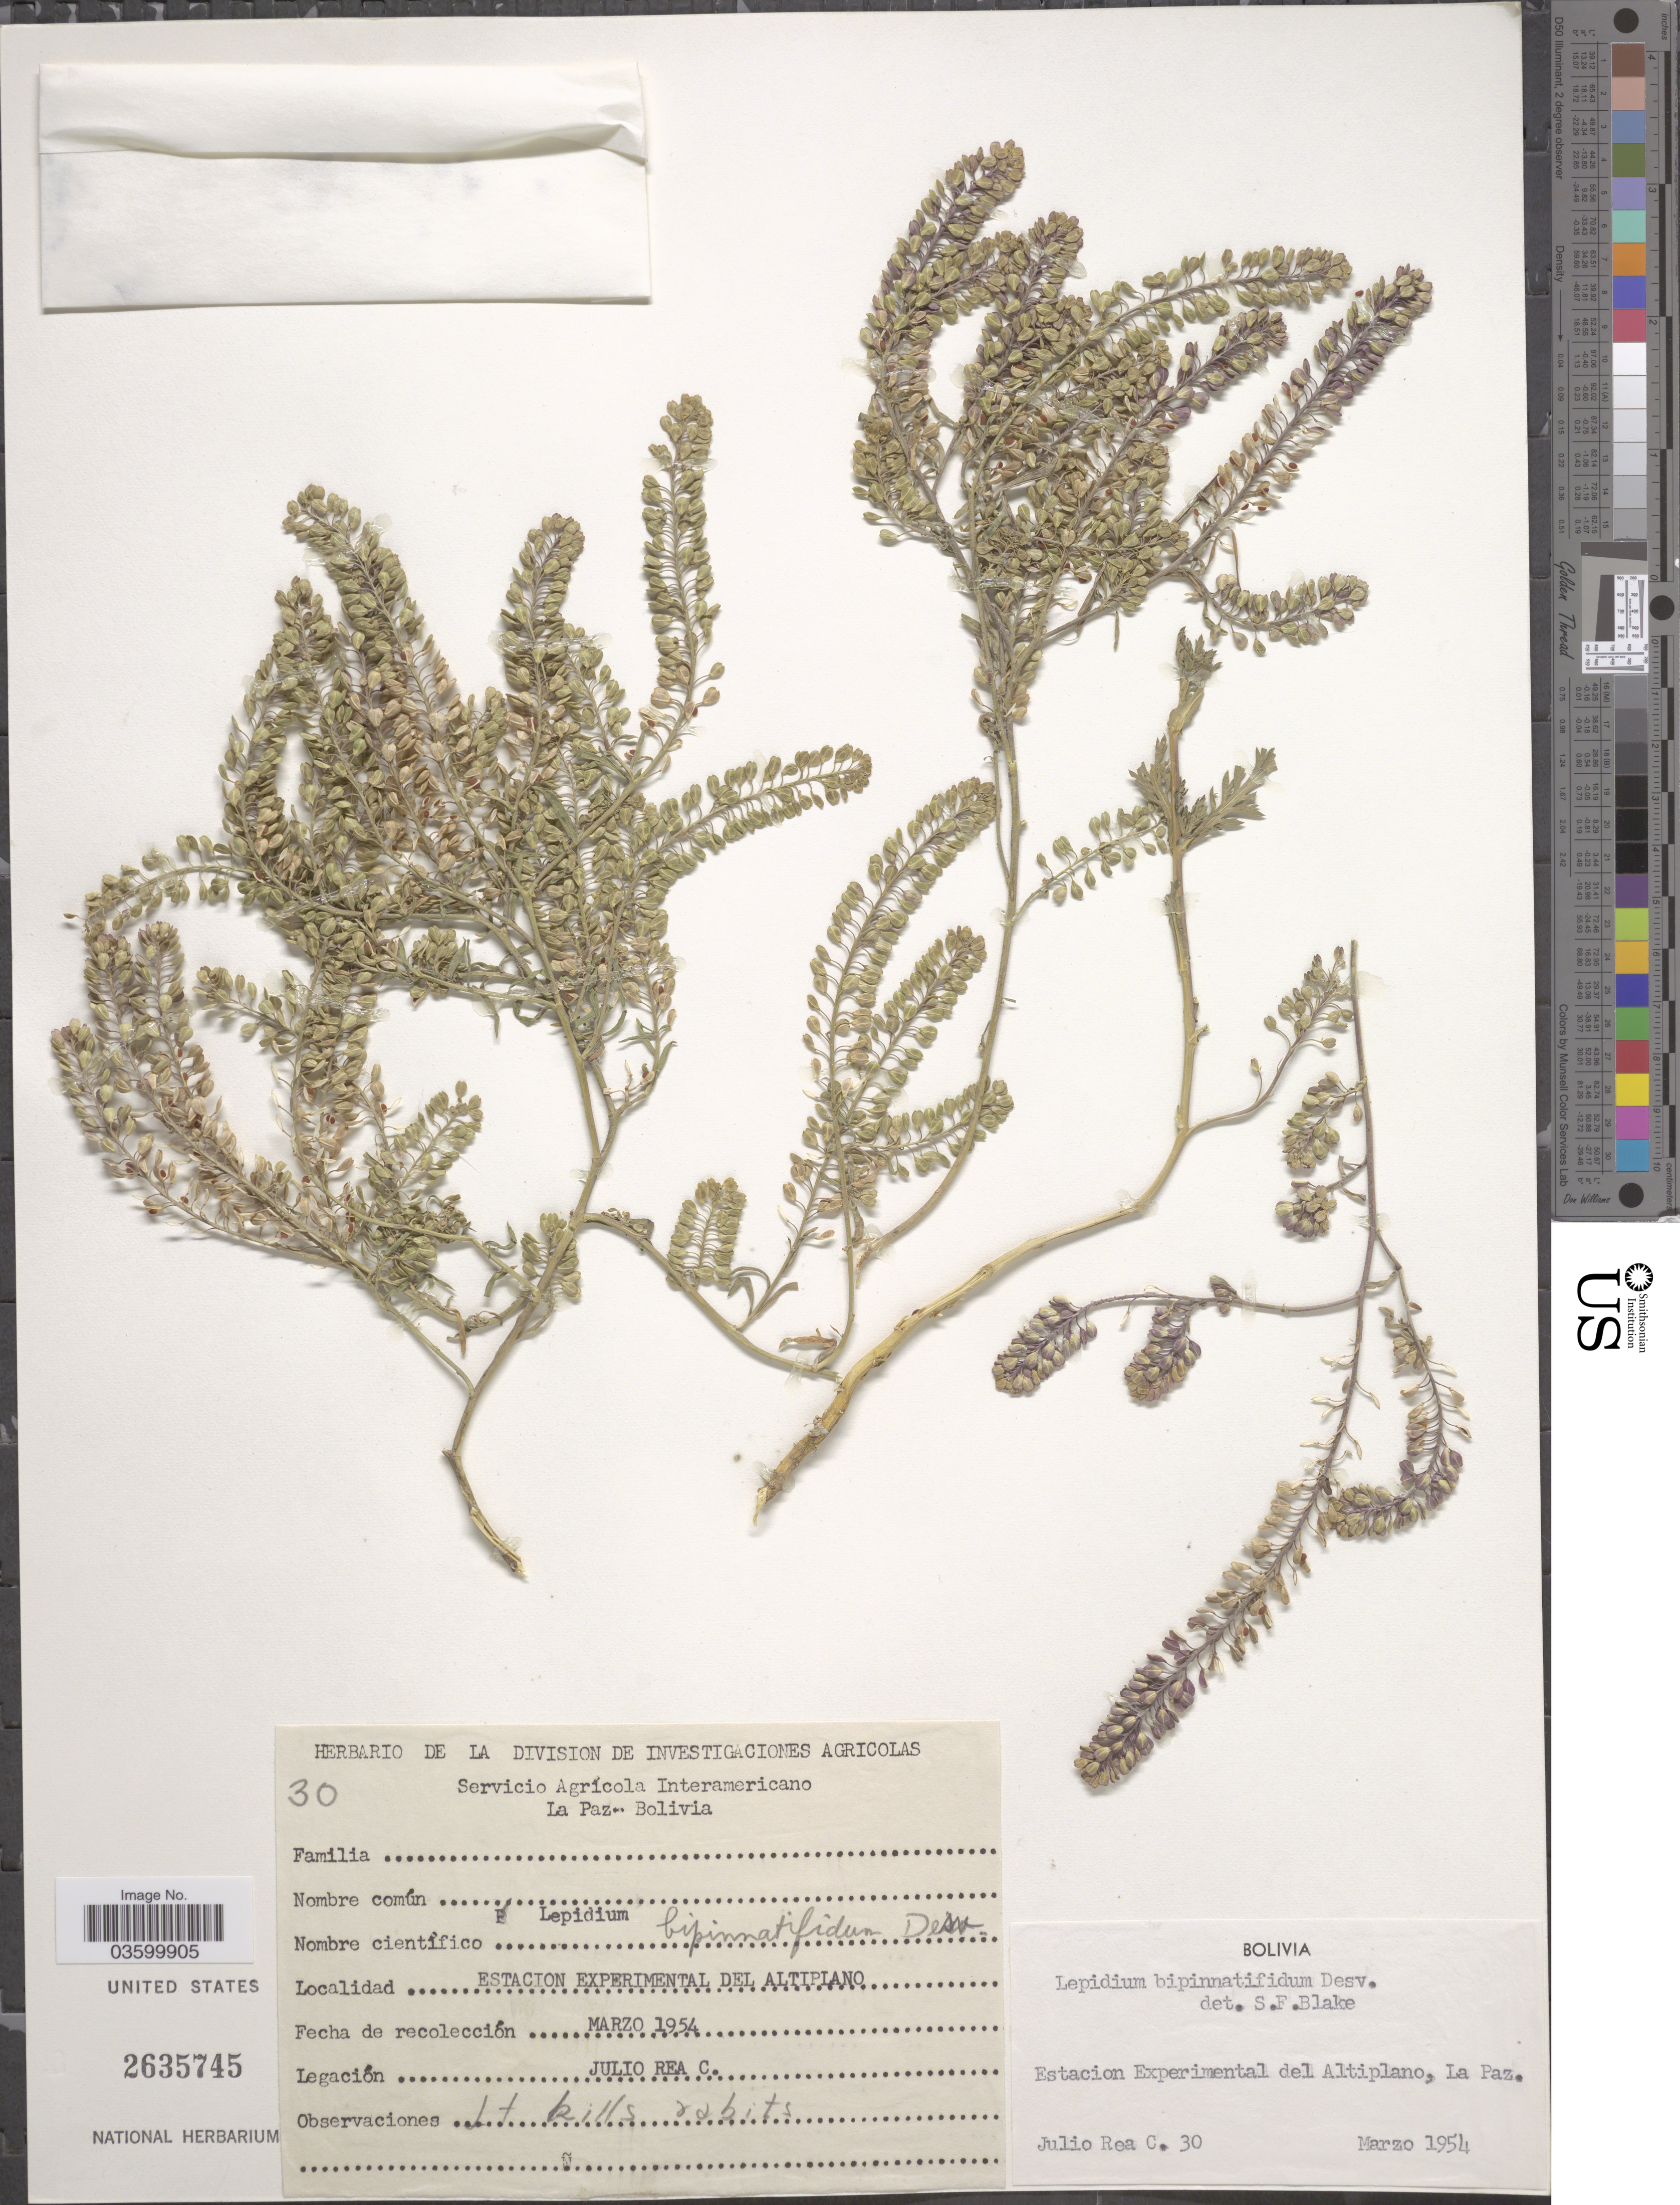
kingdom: Plantae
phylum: Tracheophyta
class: Magnoliopsida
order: Brassicales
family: Brassicaceae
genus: Lepidium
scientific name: Lepidium bipinnatifidum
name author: Desv.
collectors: J. Rea C.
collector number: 30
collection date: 1954-03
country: Bolivia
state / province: La Paz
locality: Estacion Experimental del Altiplano.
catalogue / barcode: US 2635745